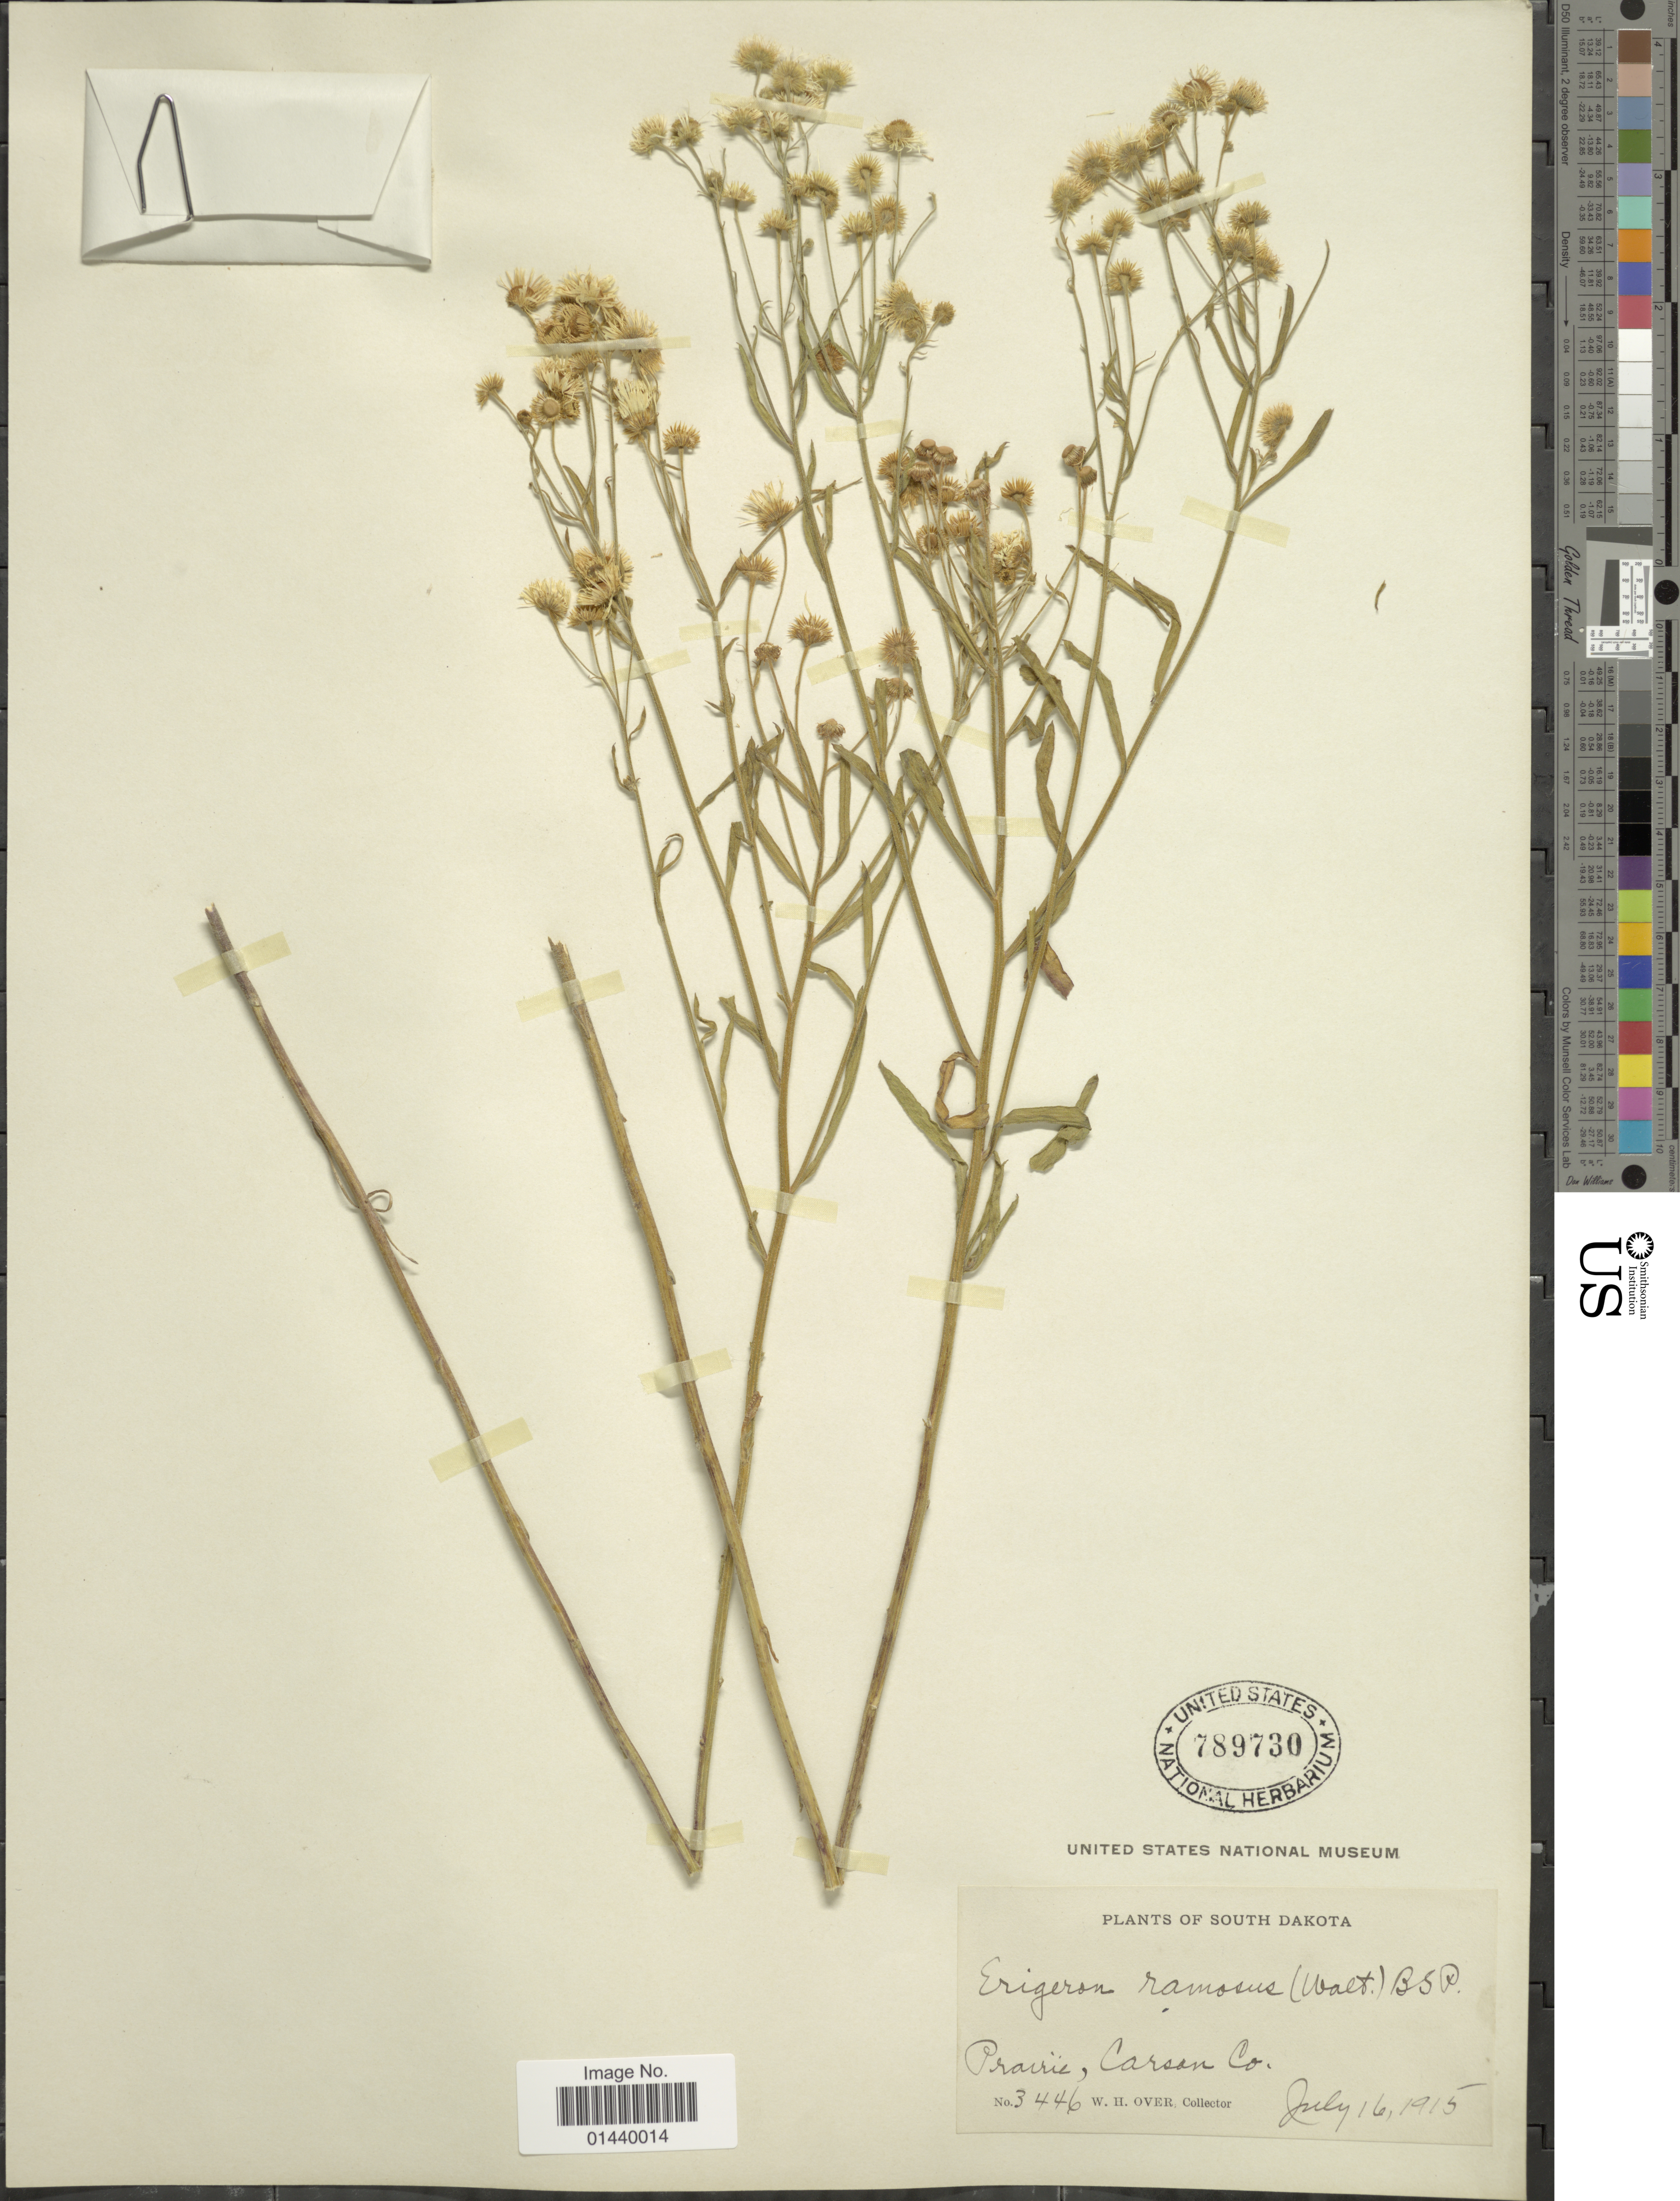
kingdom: Plantae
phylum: Tracheophyta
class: Magnoliopsida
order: Asterales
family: Asteraceae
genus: Erigeron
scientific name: Erigeron strigosus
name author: Muhl. ex Willd.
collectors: W. Over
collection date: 1915-06-16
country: United States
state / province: South Dakota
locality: Prairie, Carson Co.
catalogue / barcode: US 789730